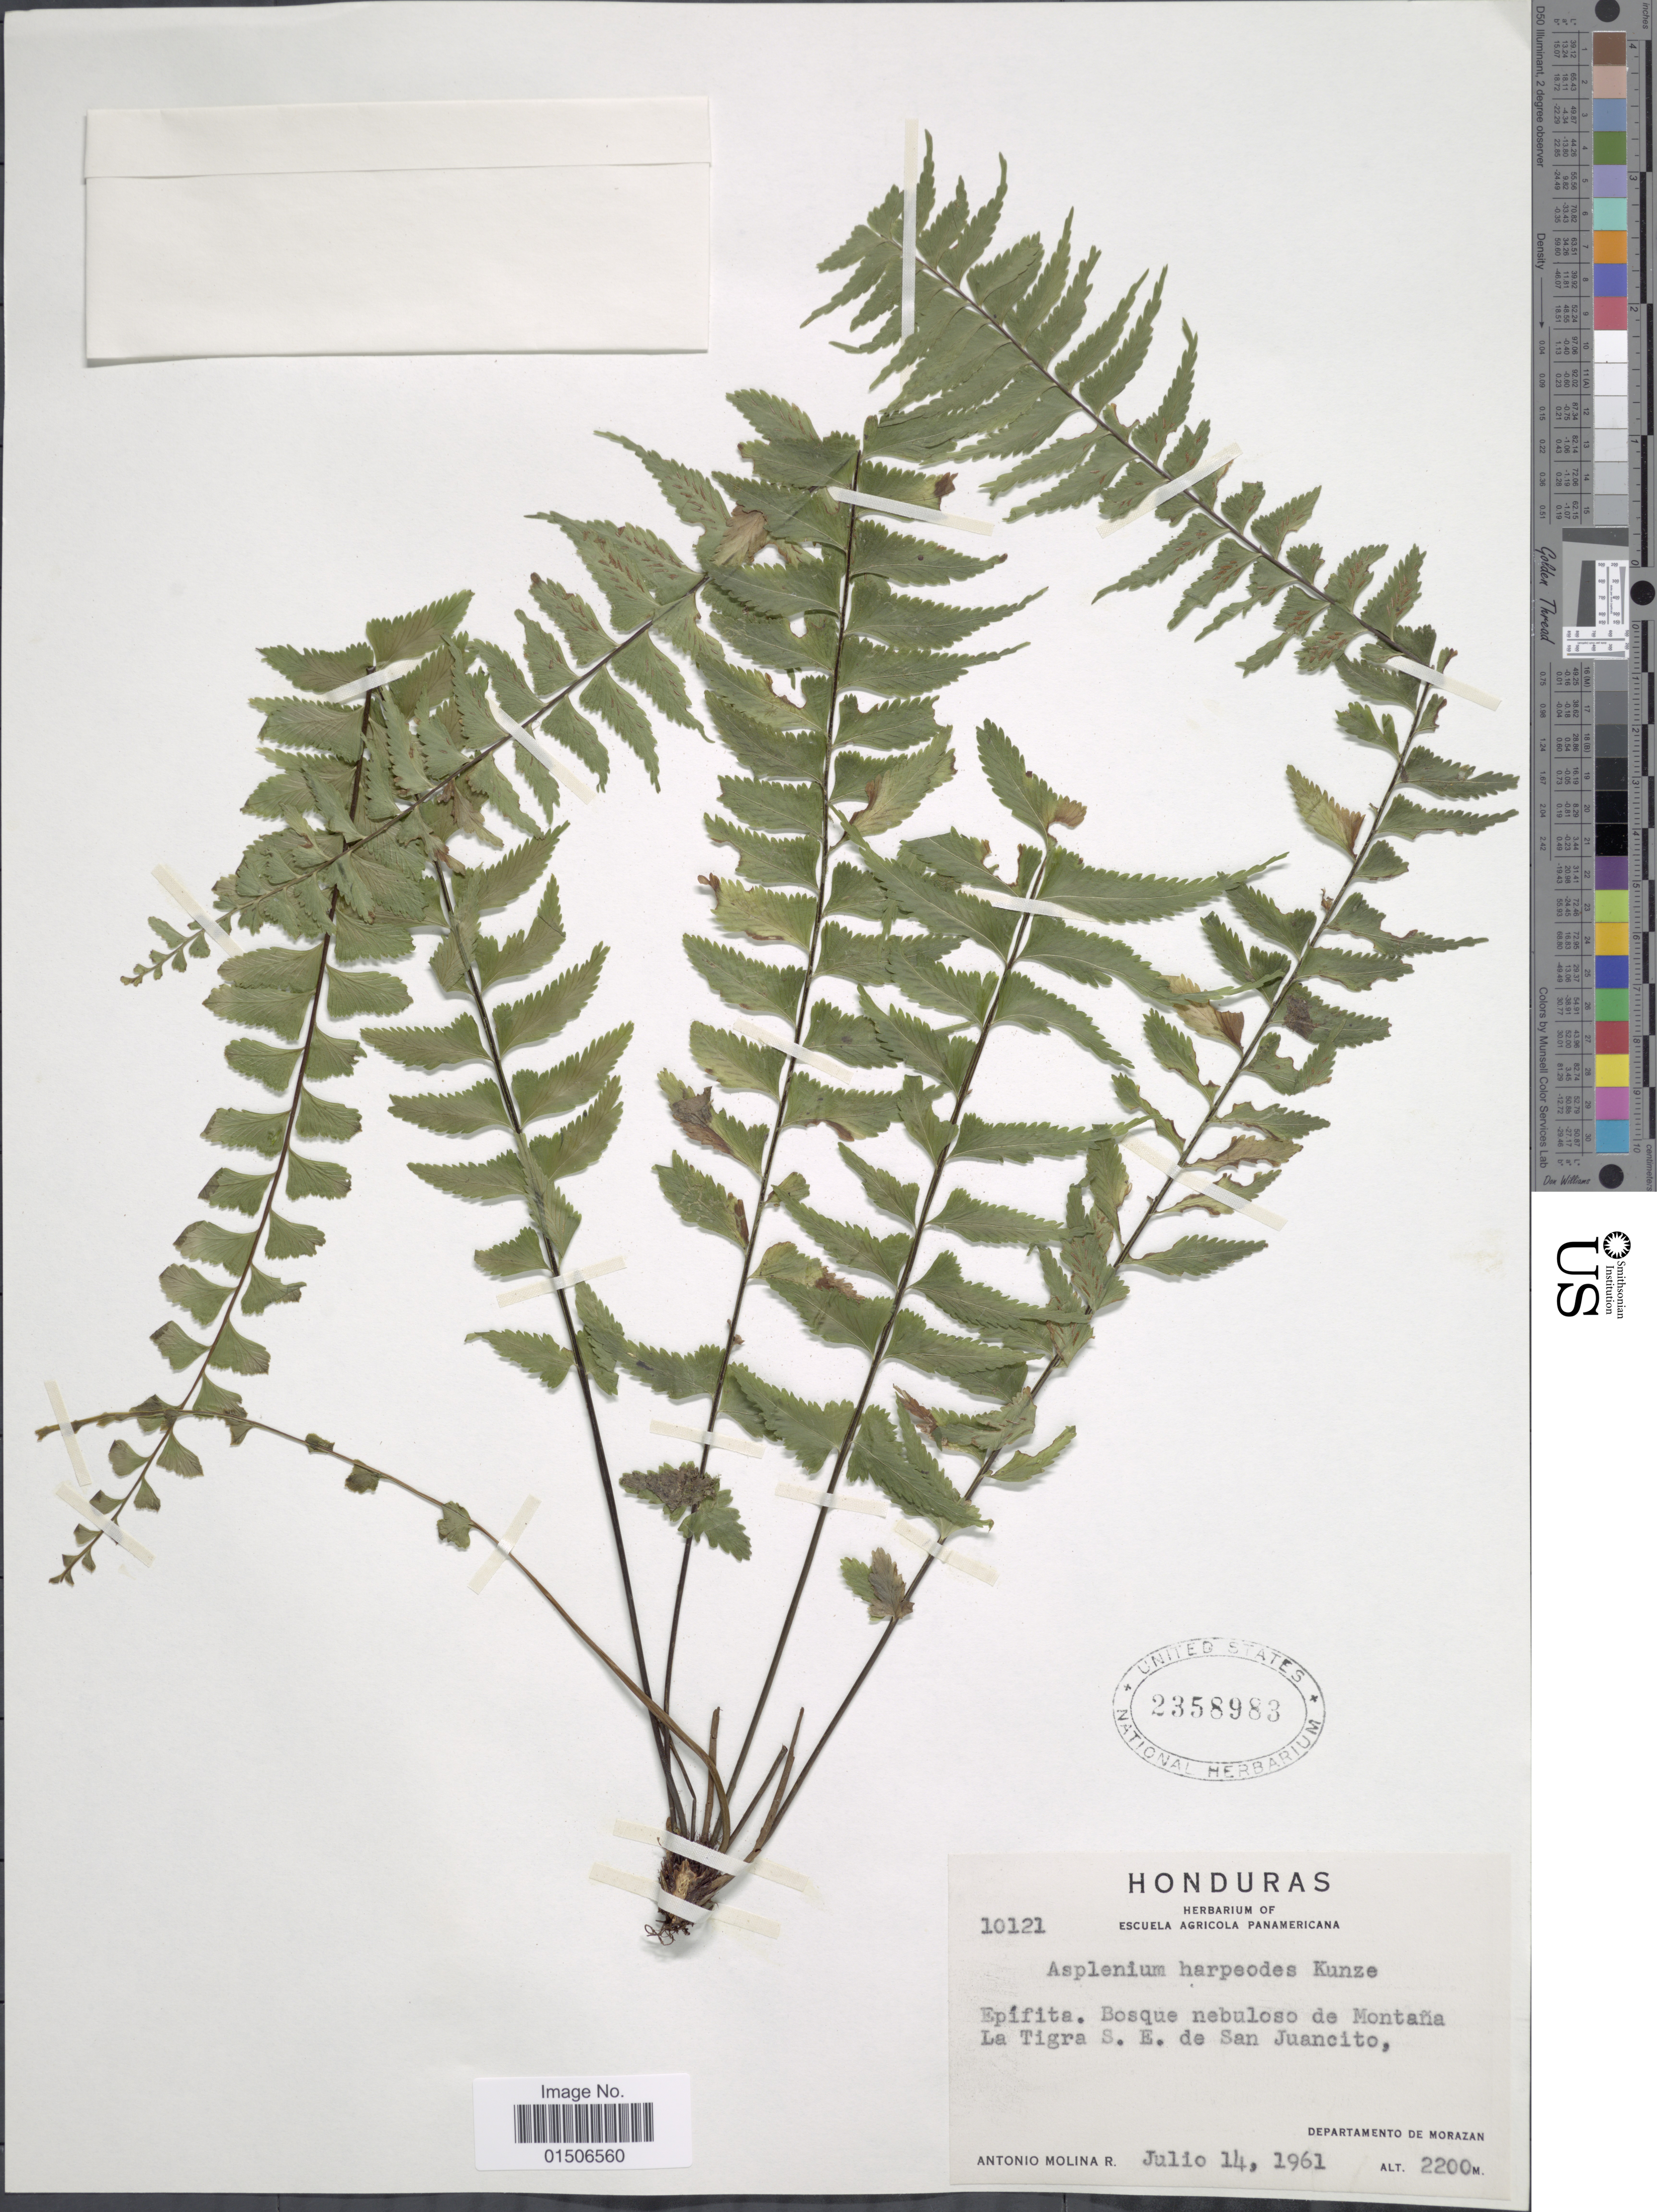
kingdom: Plantae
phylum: Tracheophyta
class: Polypodiopsida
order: Polypodiales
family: Aspleniaceae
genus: Asplenium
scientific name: Asplenium harpeodes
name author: Kunze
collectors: A. Molina R.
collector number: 10121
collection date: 1961-07-14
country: Honduras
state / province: Fco. Morazán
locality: Bosque nebulosa de Montaña La Tigra S.E. de San Juancito, Departamento de Morazan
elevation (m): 2200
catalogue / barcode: US 2358983